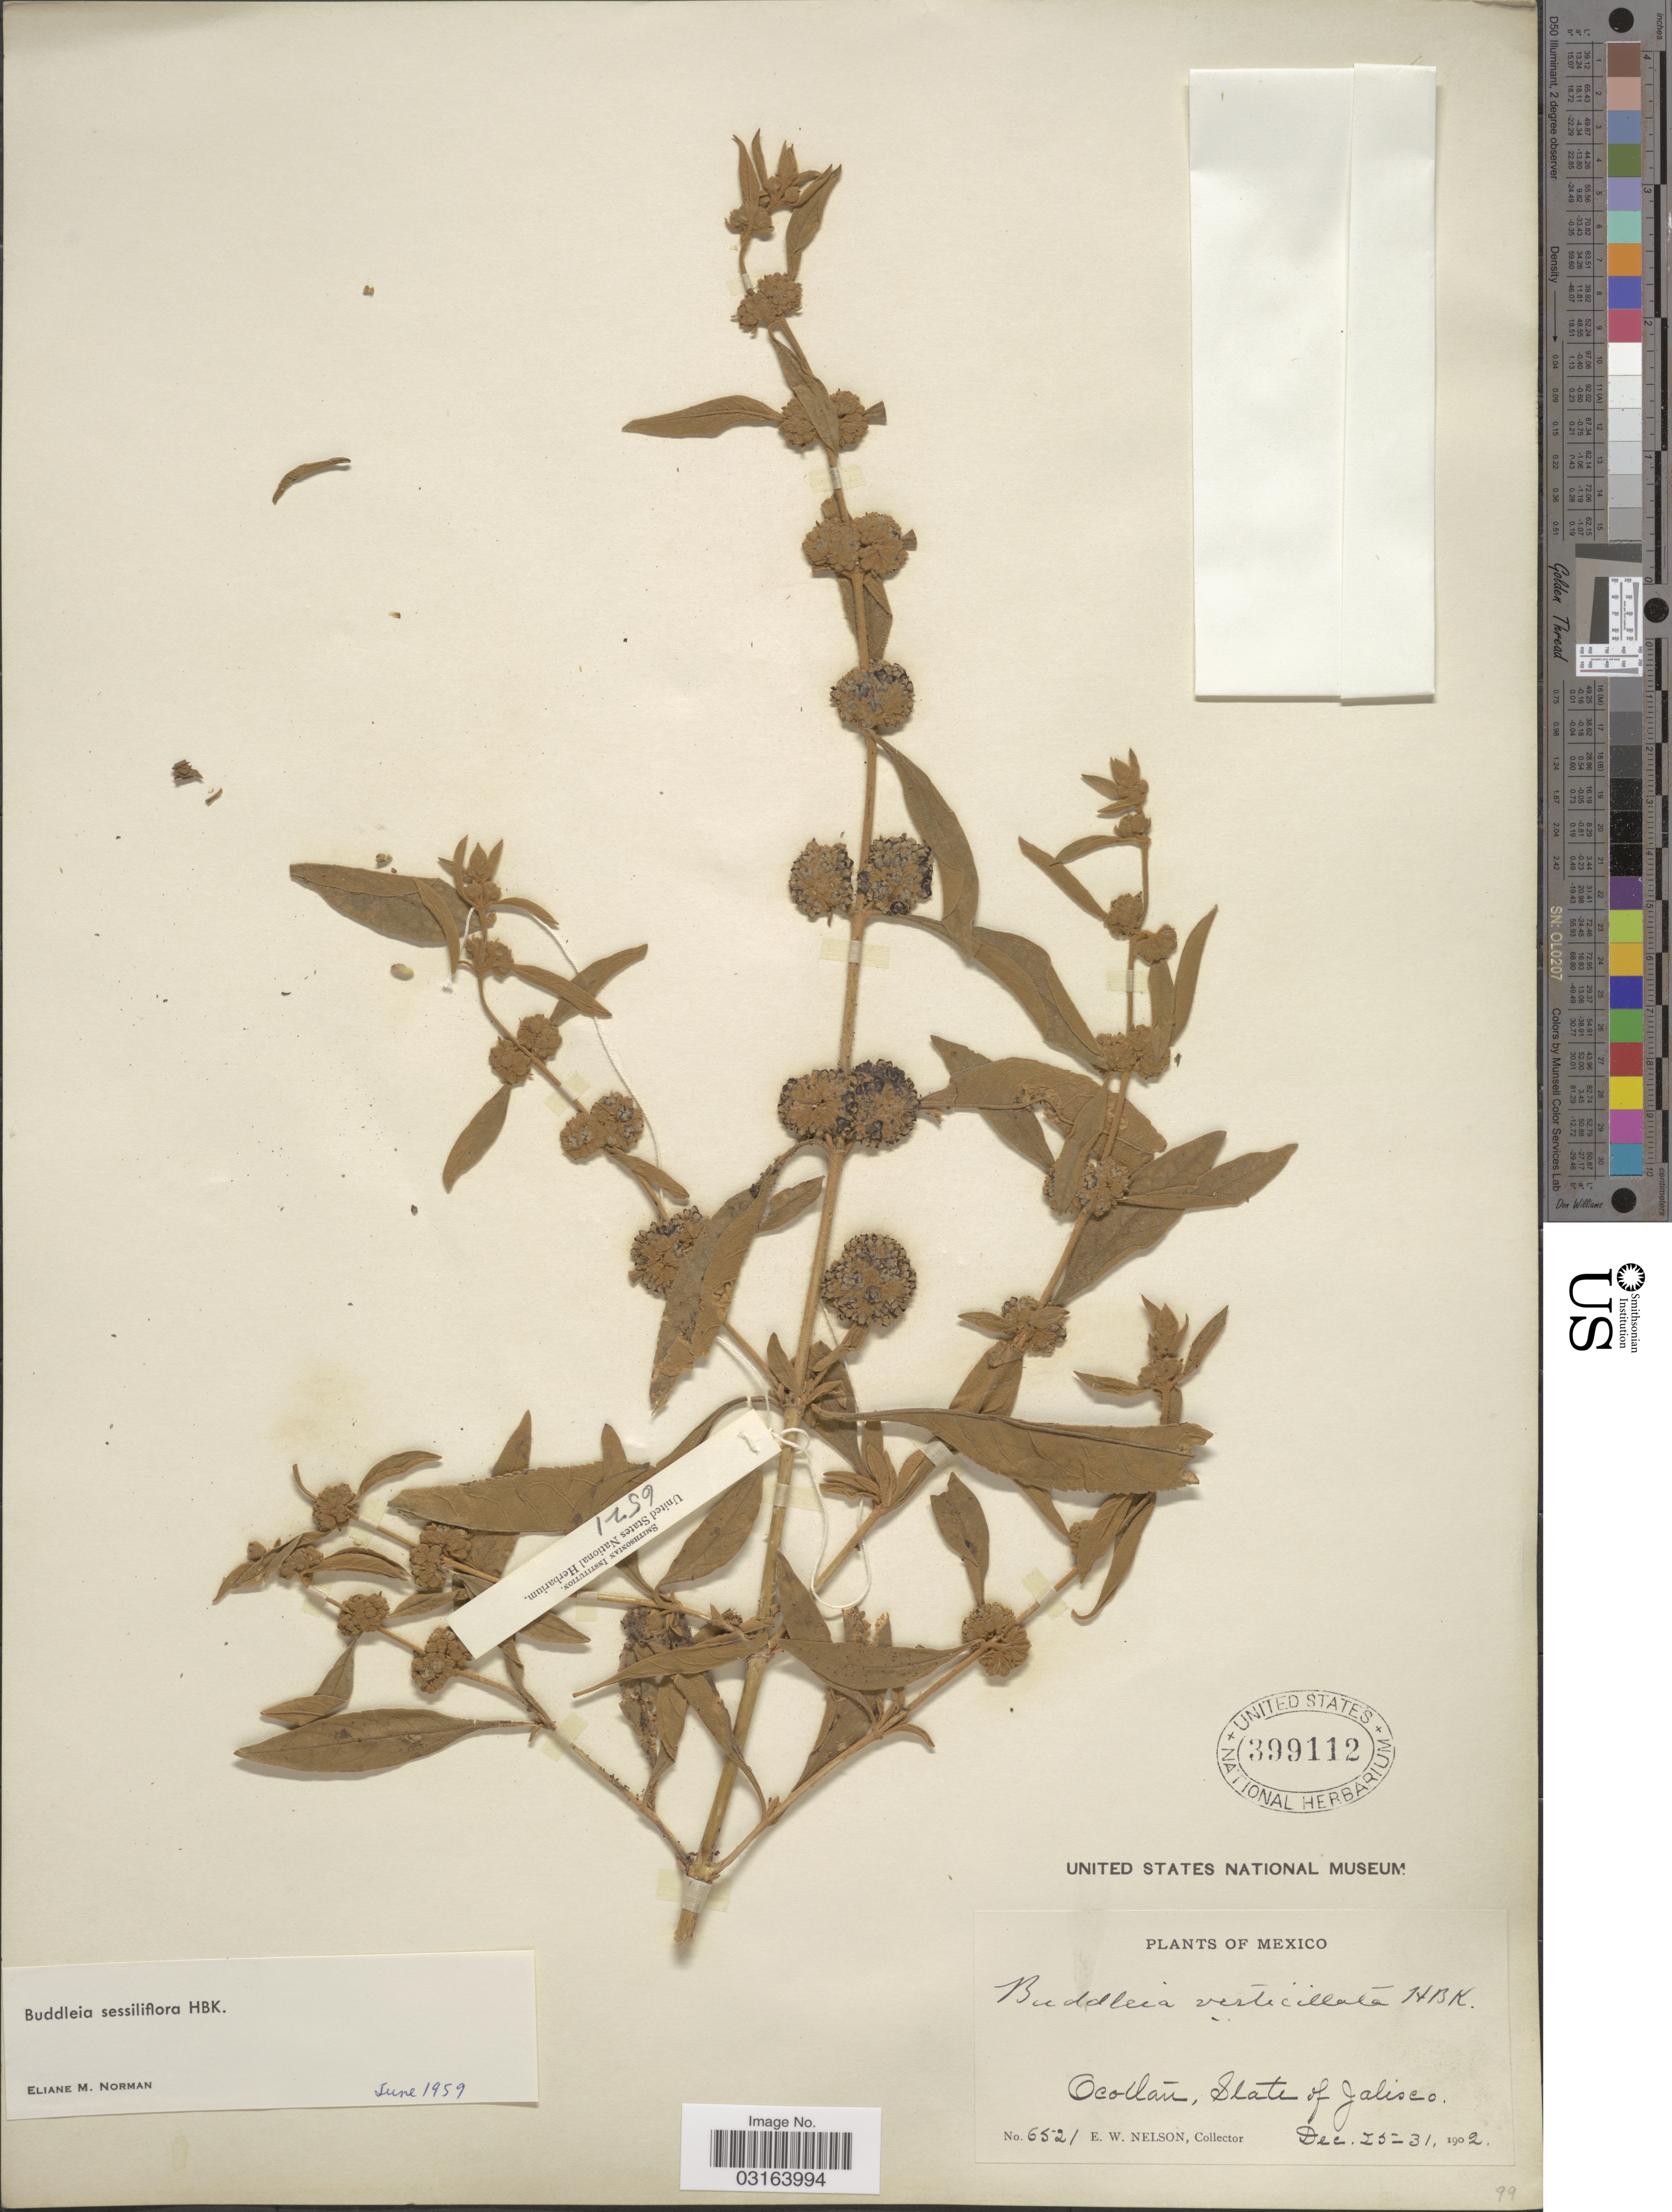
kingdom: Plantae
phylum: Tracheophyta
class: Magnoliopsida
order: Lamiales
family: Scrophulariaceae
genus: Buddleja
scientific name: Buddleja sessiliflora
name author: Kunth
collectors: E. W. Nelson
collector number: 6521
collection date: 1902-12-25/1902-12-31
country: Mexico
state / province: Jalisco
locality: Ocotlan.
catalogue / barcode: US 399112